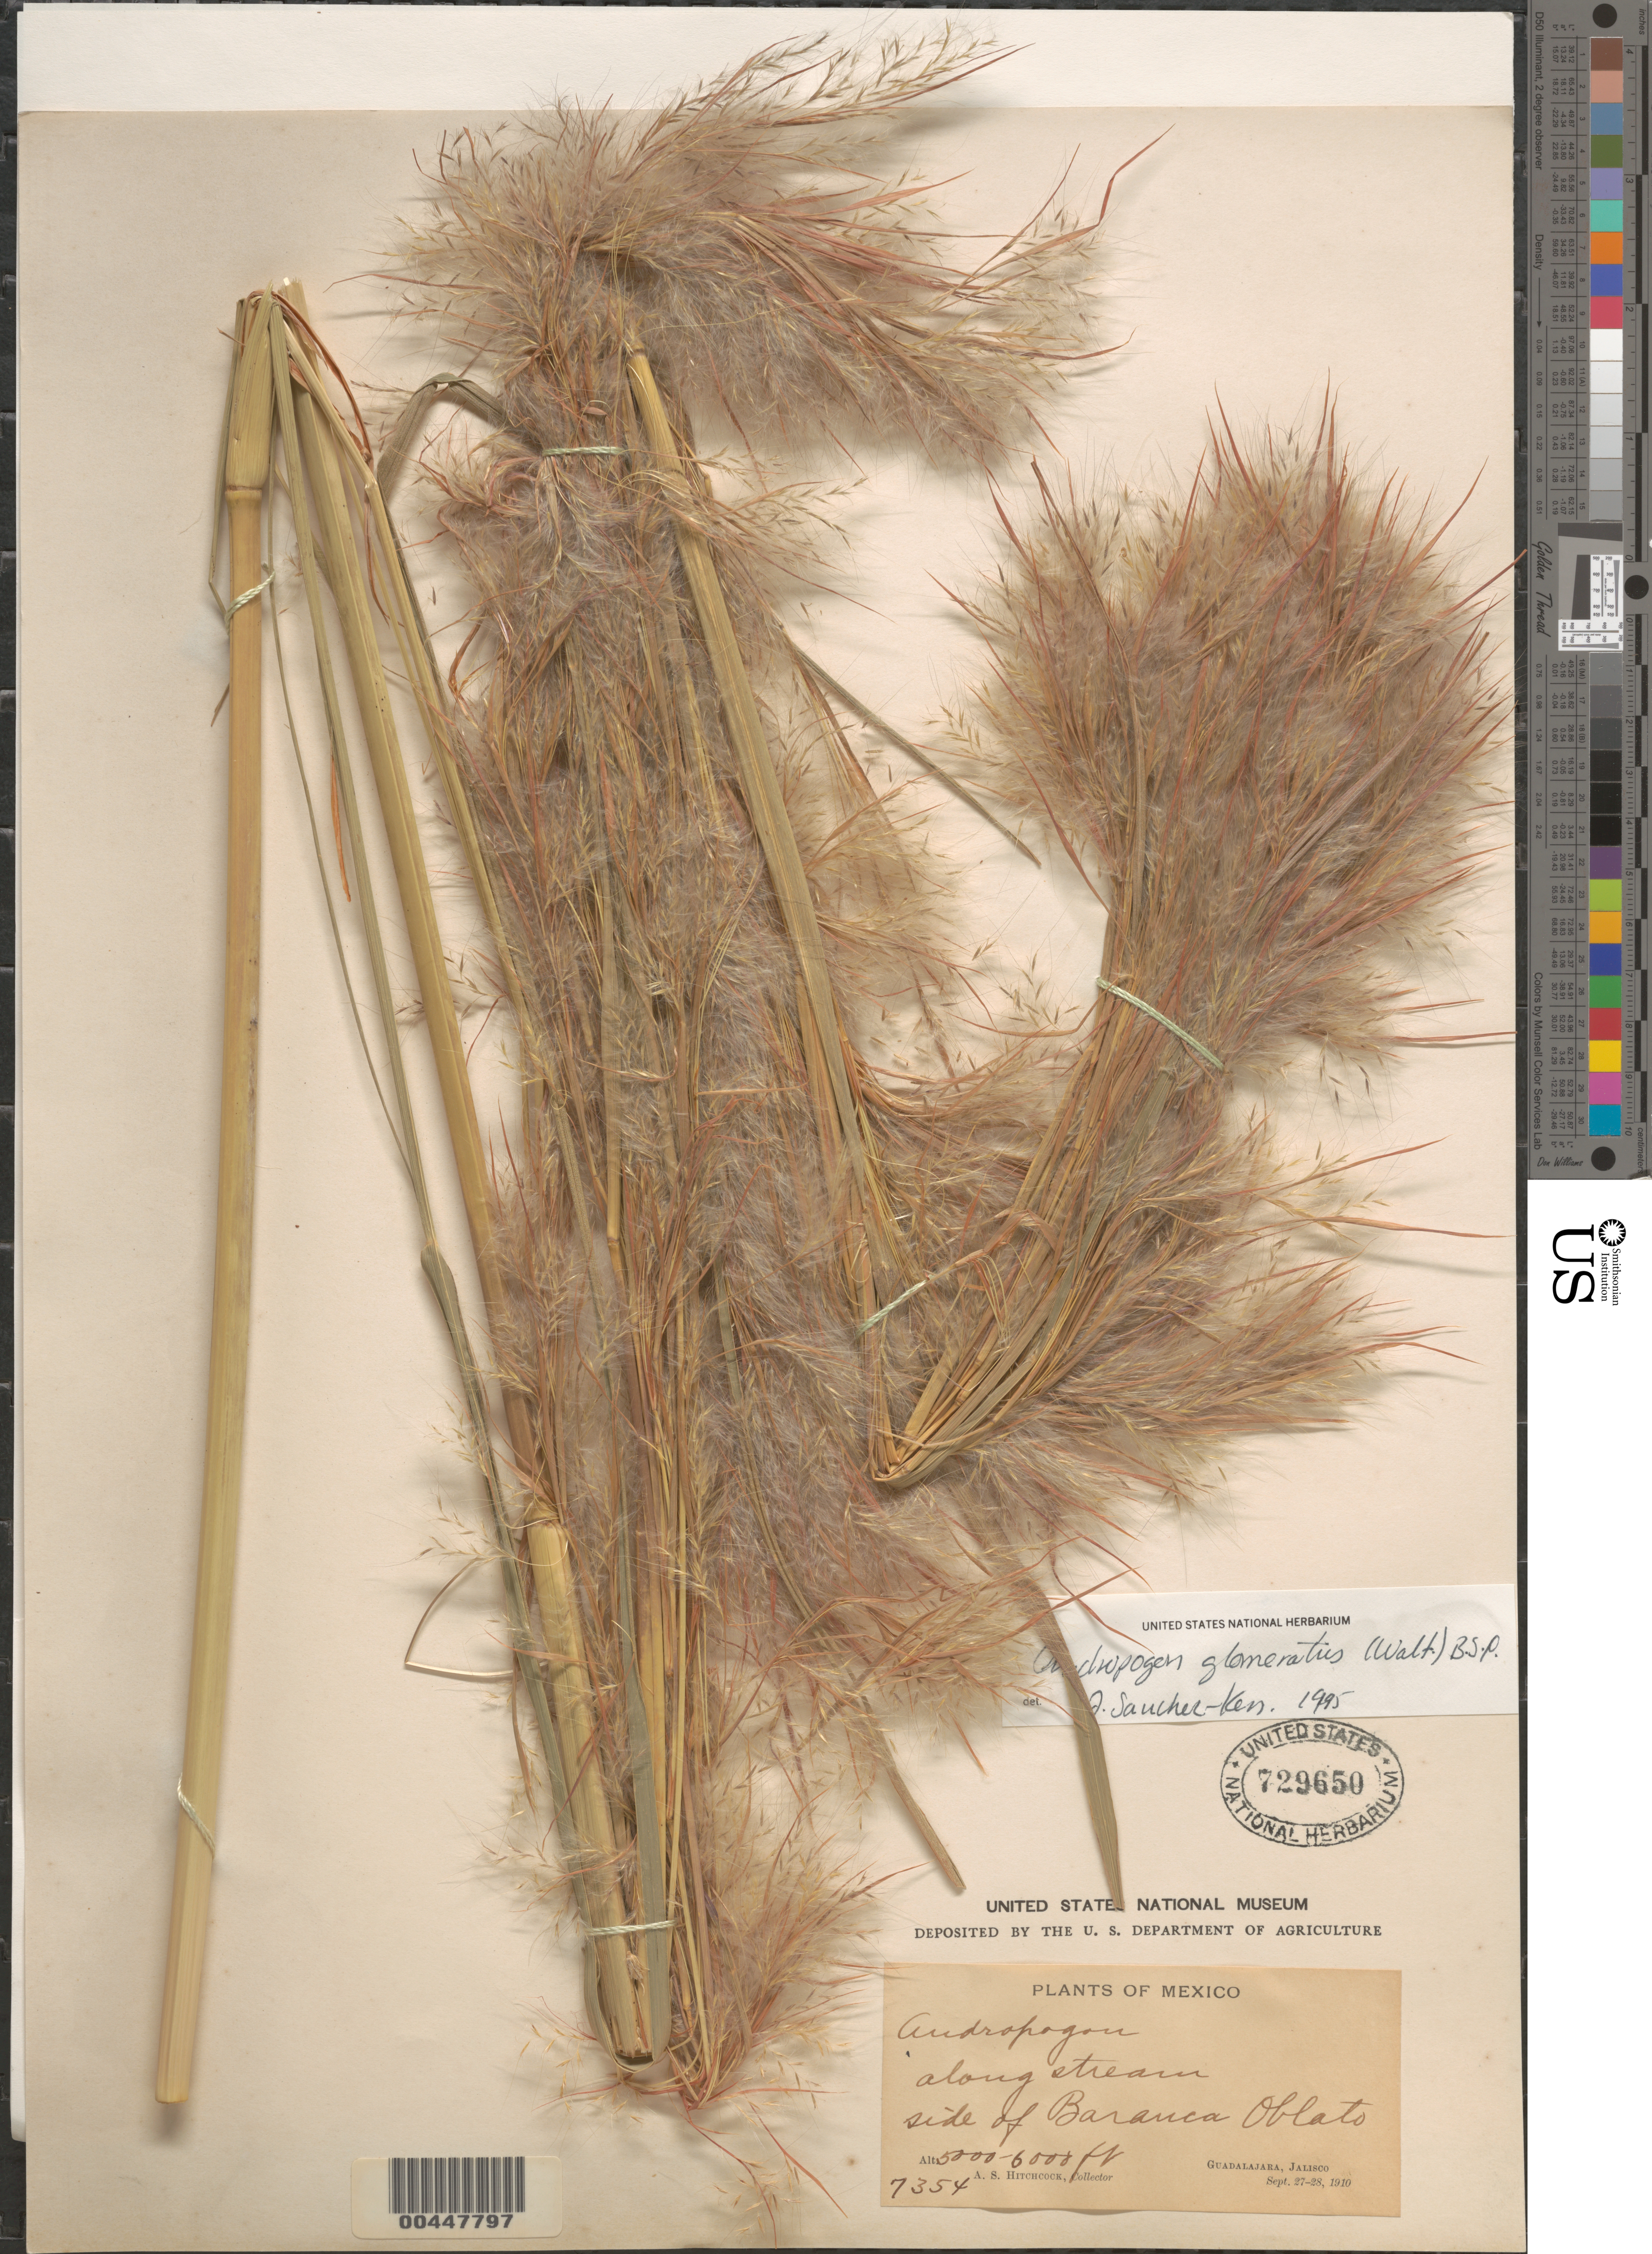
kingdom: Plantae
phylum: Tracheophyta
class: Liliopsida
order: Poales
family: Poaceae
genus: Andropogon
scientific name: Andropogon glomeratus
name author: (Walter) Britton, Stearns & Poggenb.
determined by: Sánchez-Ken, J. G.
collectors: A. S. Hitchcock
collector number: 7354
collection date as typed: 27 Sep 1910 to 28 Sep 1910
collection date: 1910-09-27/1910-09-28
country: Mexico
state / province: Jalisco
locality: Guadalajara, side of Baranca Oblato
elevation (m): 1524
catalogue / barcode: US 729650